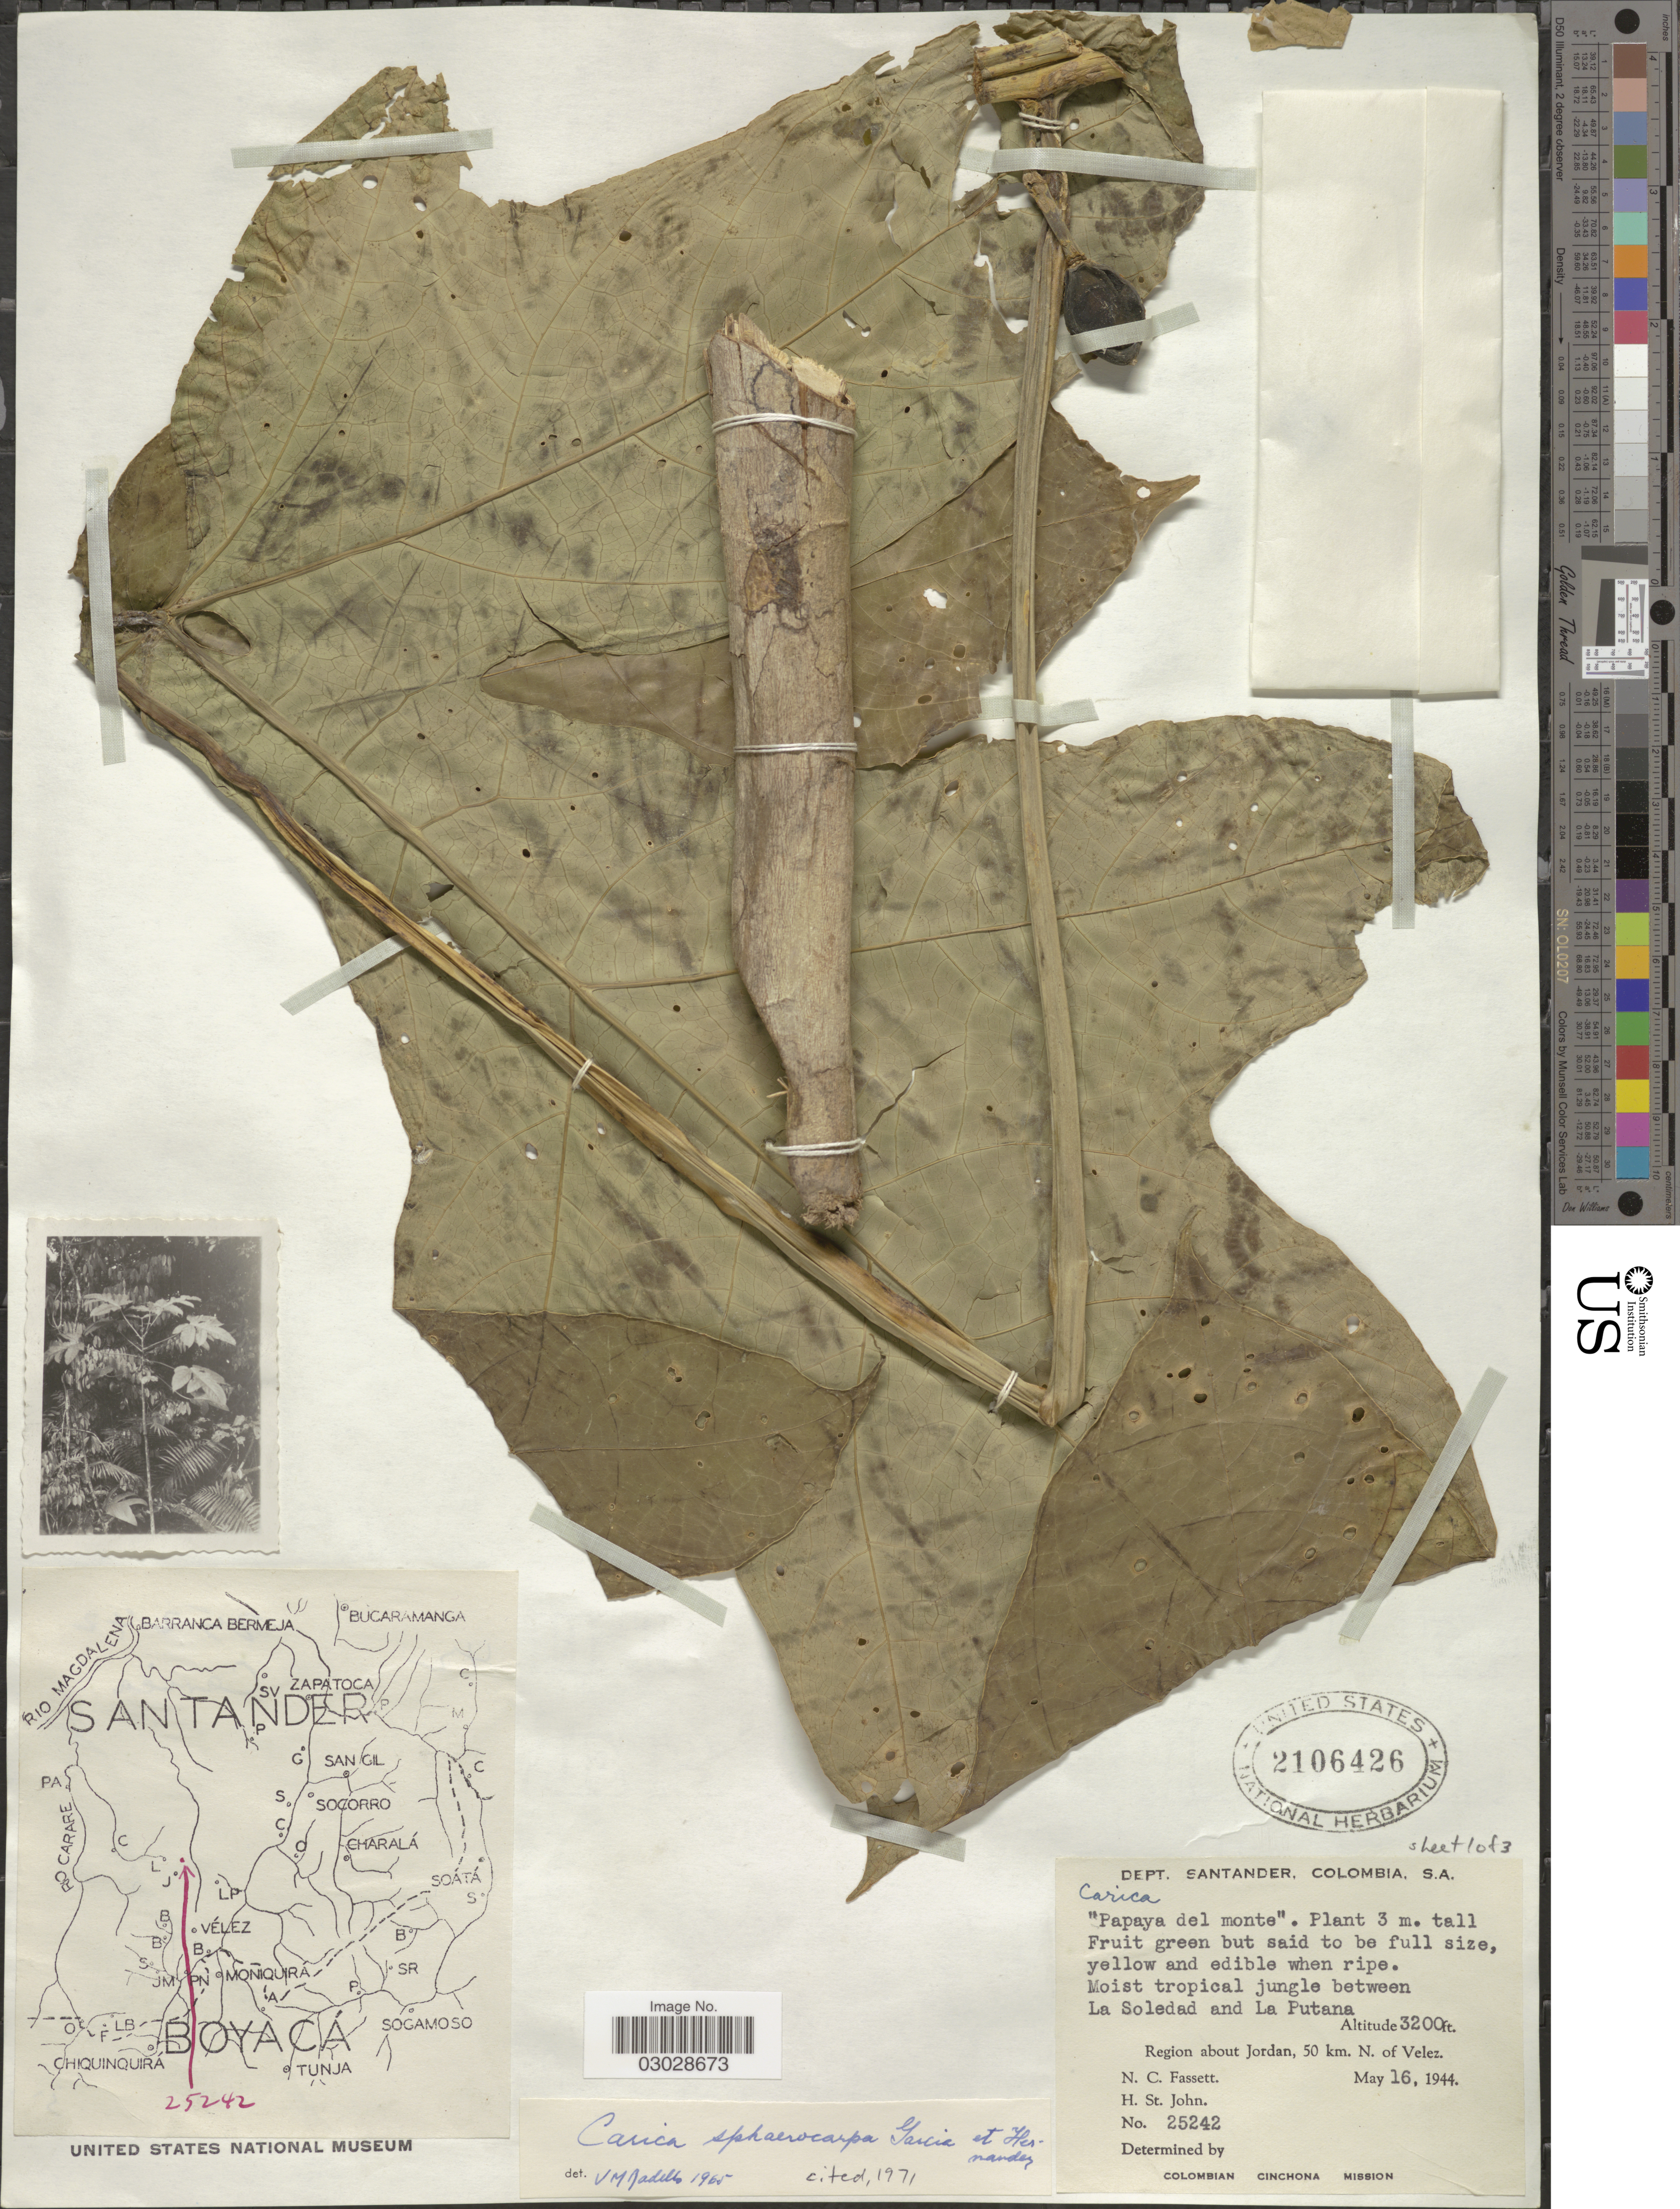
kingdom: Plantae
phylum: Tracheophyta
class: Magnoliopsida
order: Brassicales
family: Caricaceae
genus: Vasconcellea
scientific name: Vasconcellea sphaerocarpa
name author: (García-Barr. & Hern. Cam.) V.M. Badillo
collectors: N. C. Fassett & H. St. John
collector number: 25242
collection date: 1944-05-16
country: Colombia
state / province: Santander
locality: Dept. Santander, Moist tropical jungle between La Soledad and La Putana, Region about Jordan, 50 km. N. of Velez.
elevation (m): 975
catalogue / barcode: US 2106426